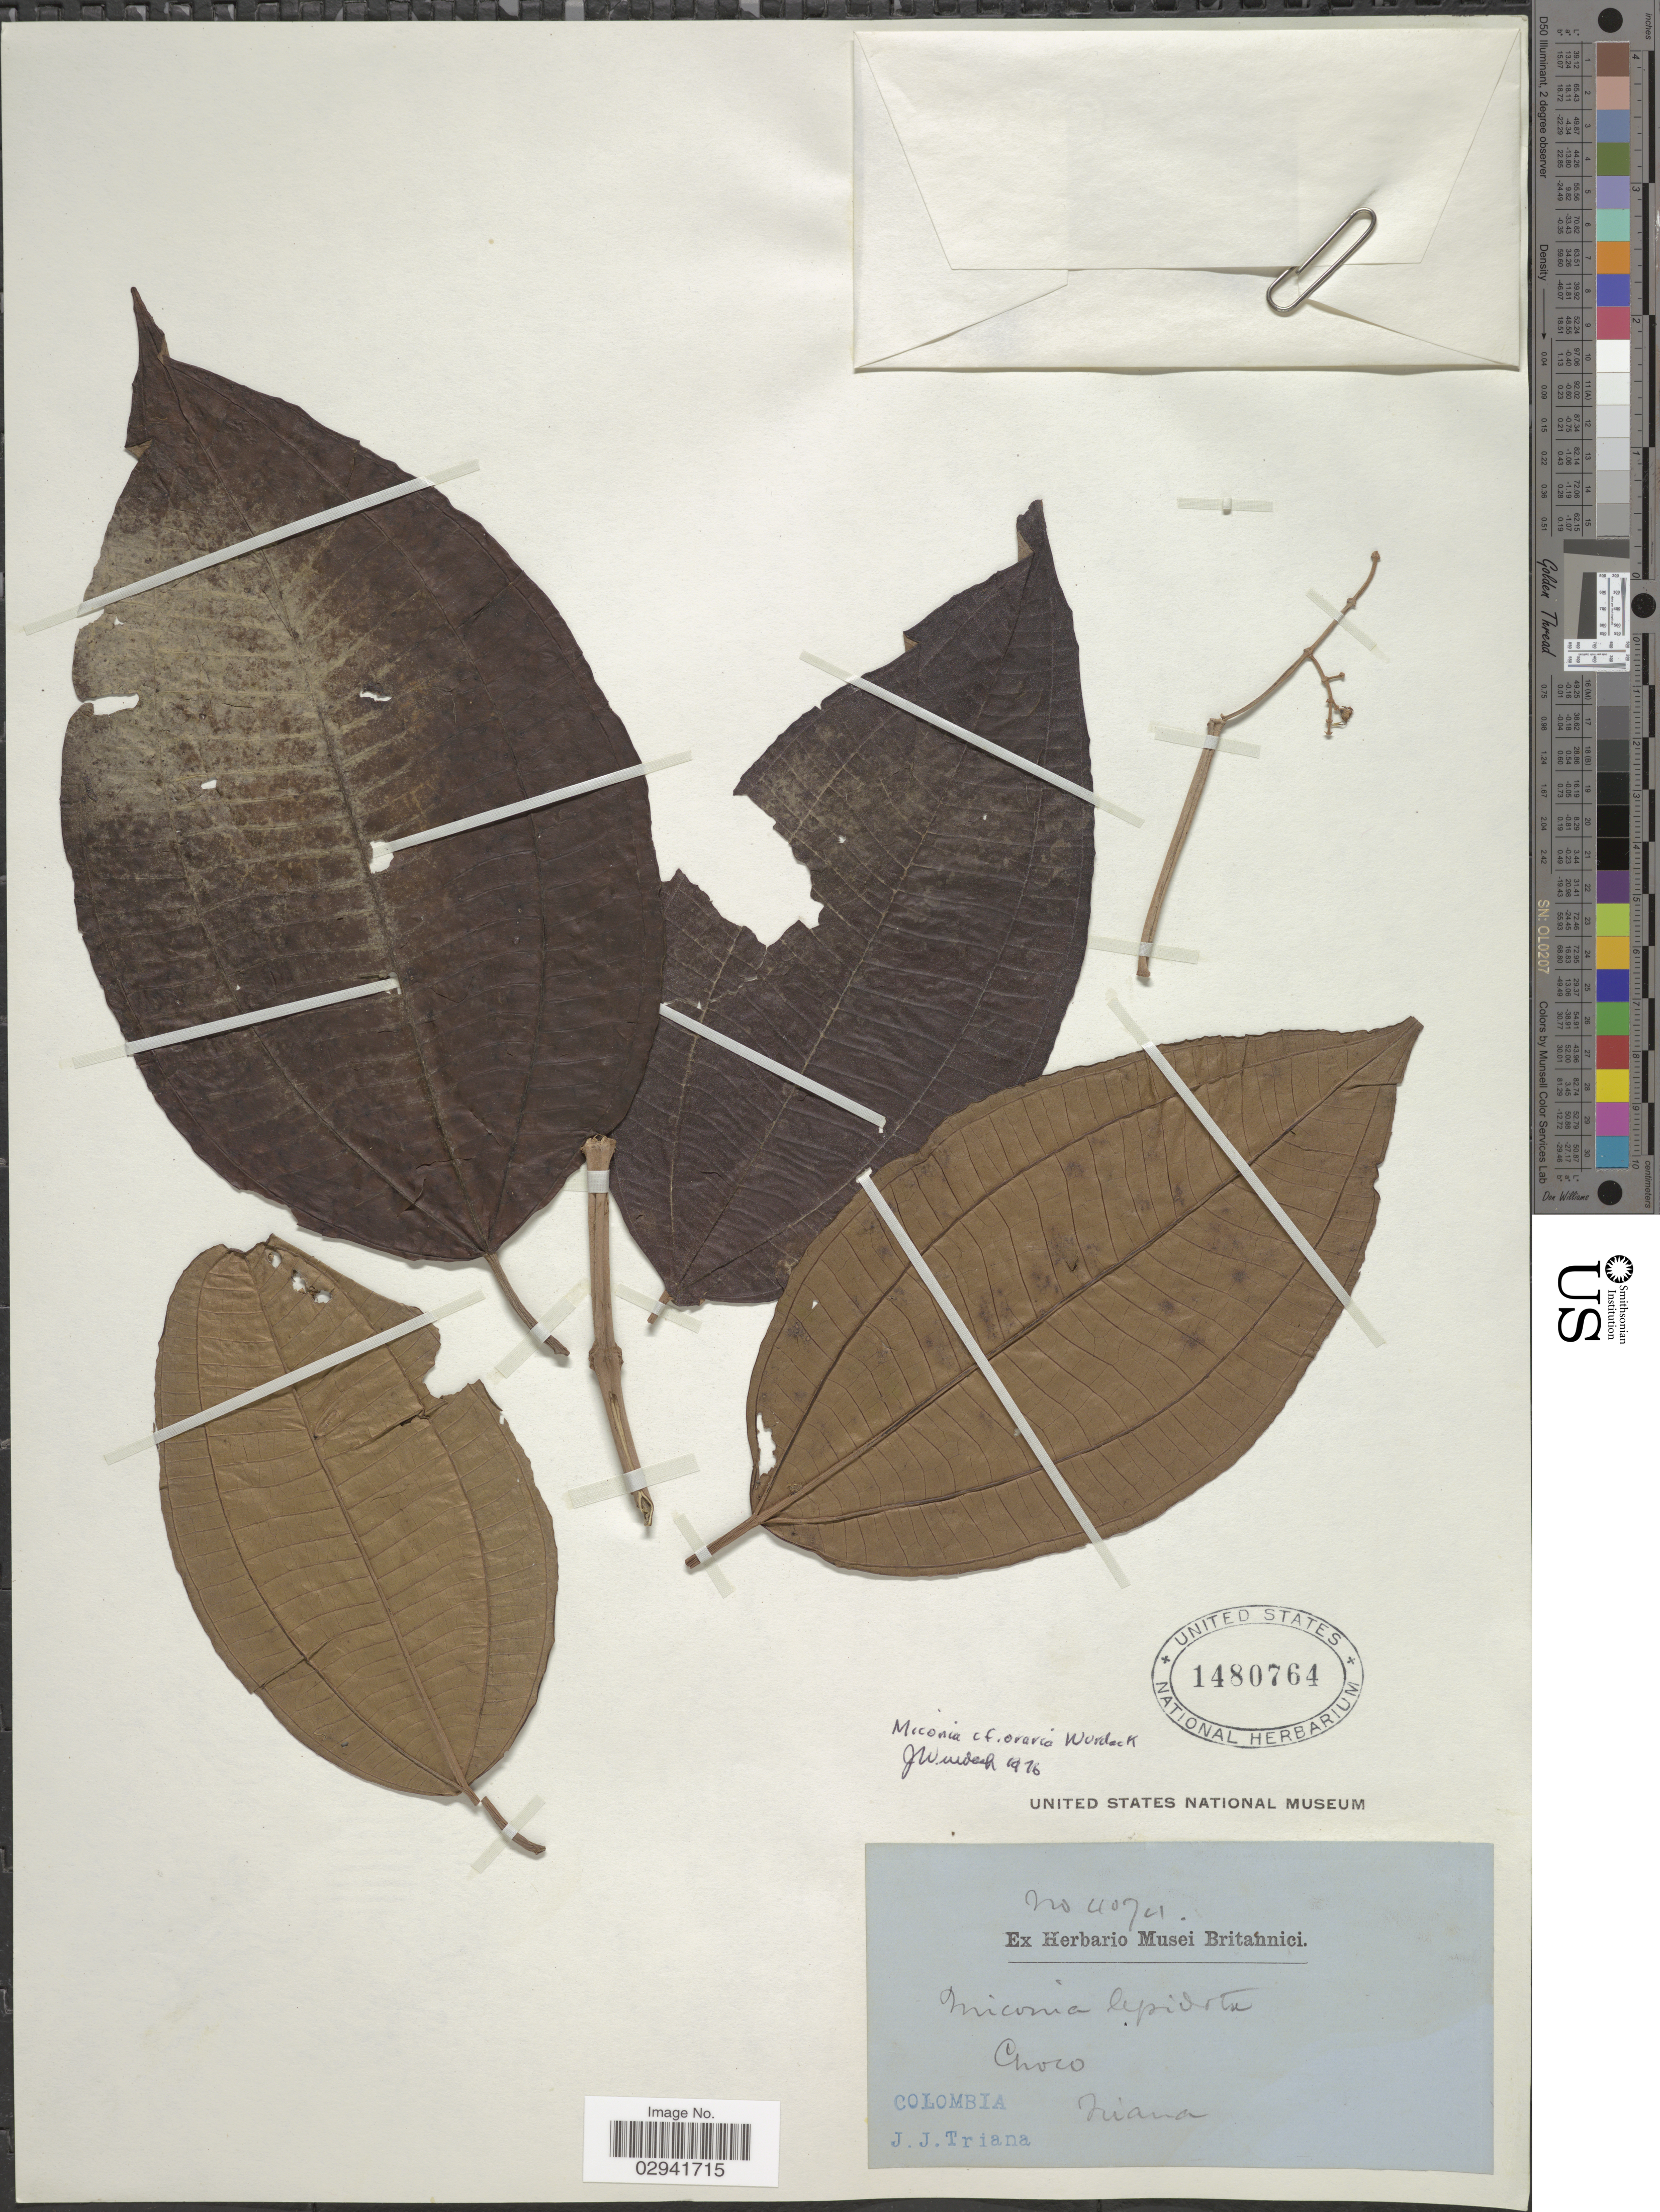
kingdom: Plantae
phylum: Tracheophyta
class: Magnoliopsida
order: Myrtales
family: Melastomataceae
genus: Miconia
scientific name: Miconia oraria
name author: Wurdack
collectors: J. J. Triana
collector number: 4074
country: Colombia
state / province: Chocó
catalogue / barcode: US 1480764